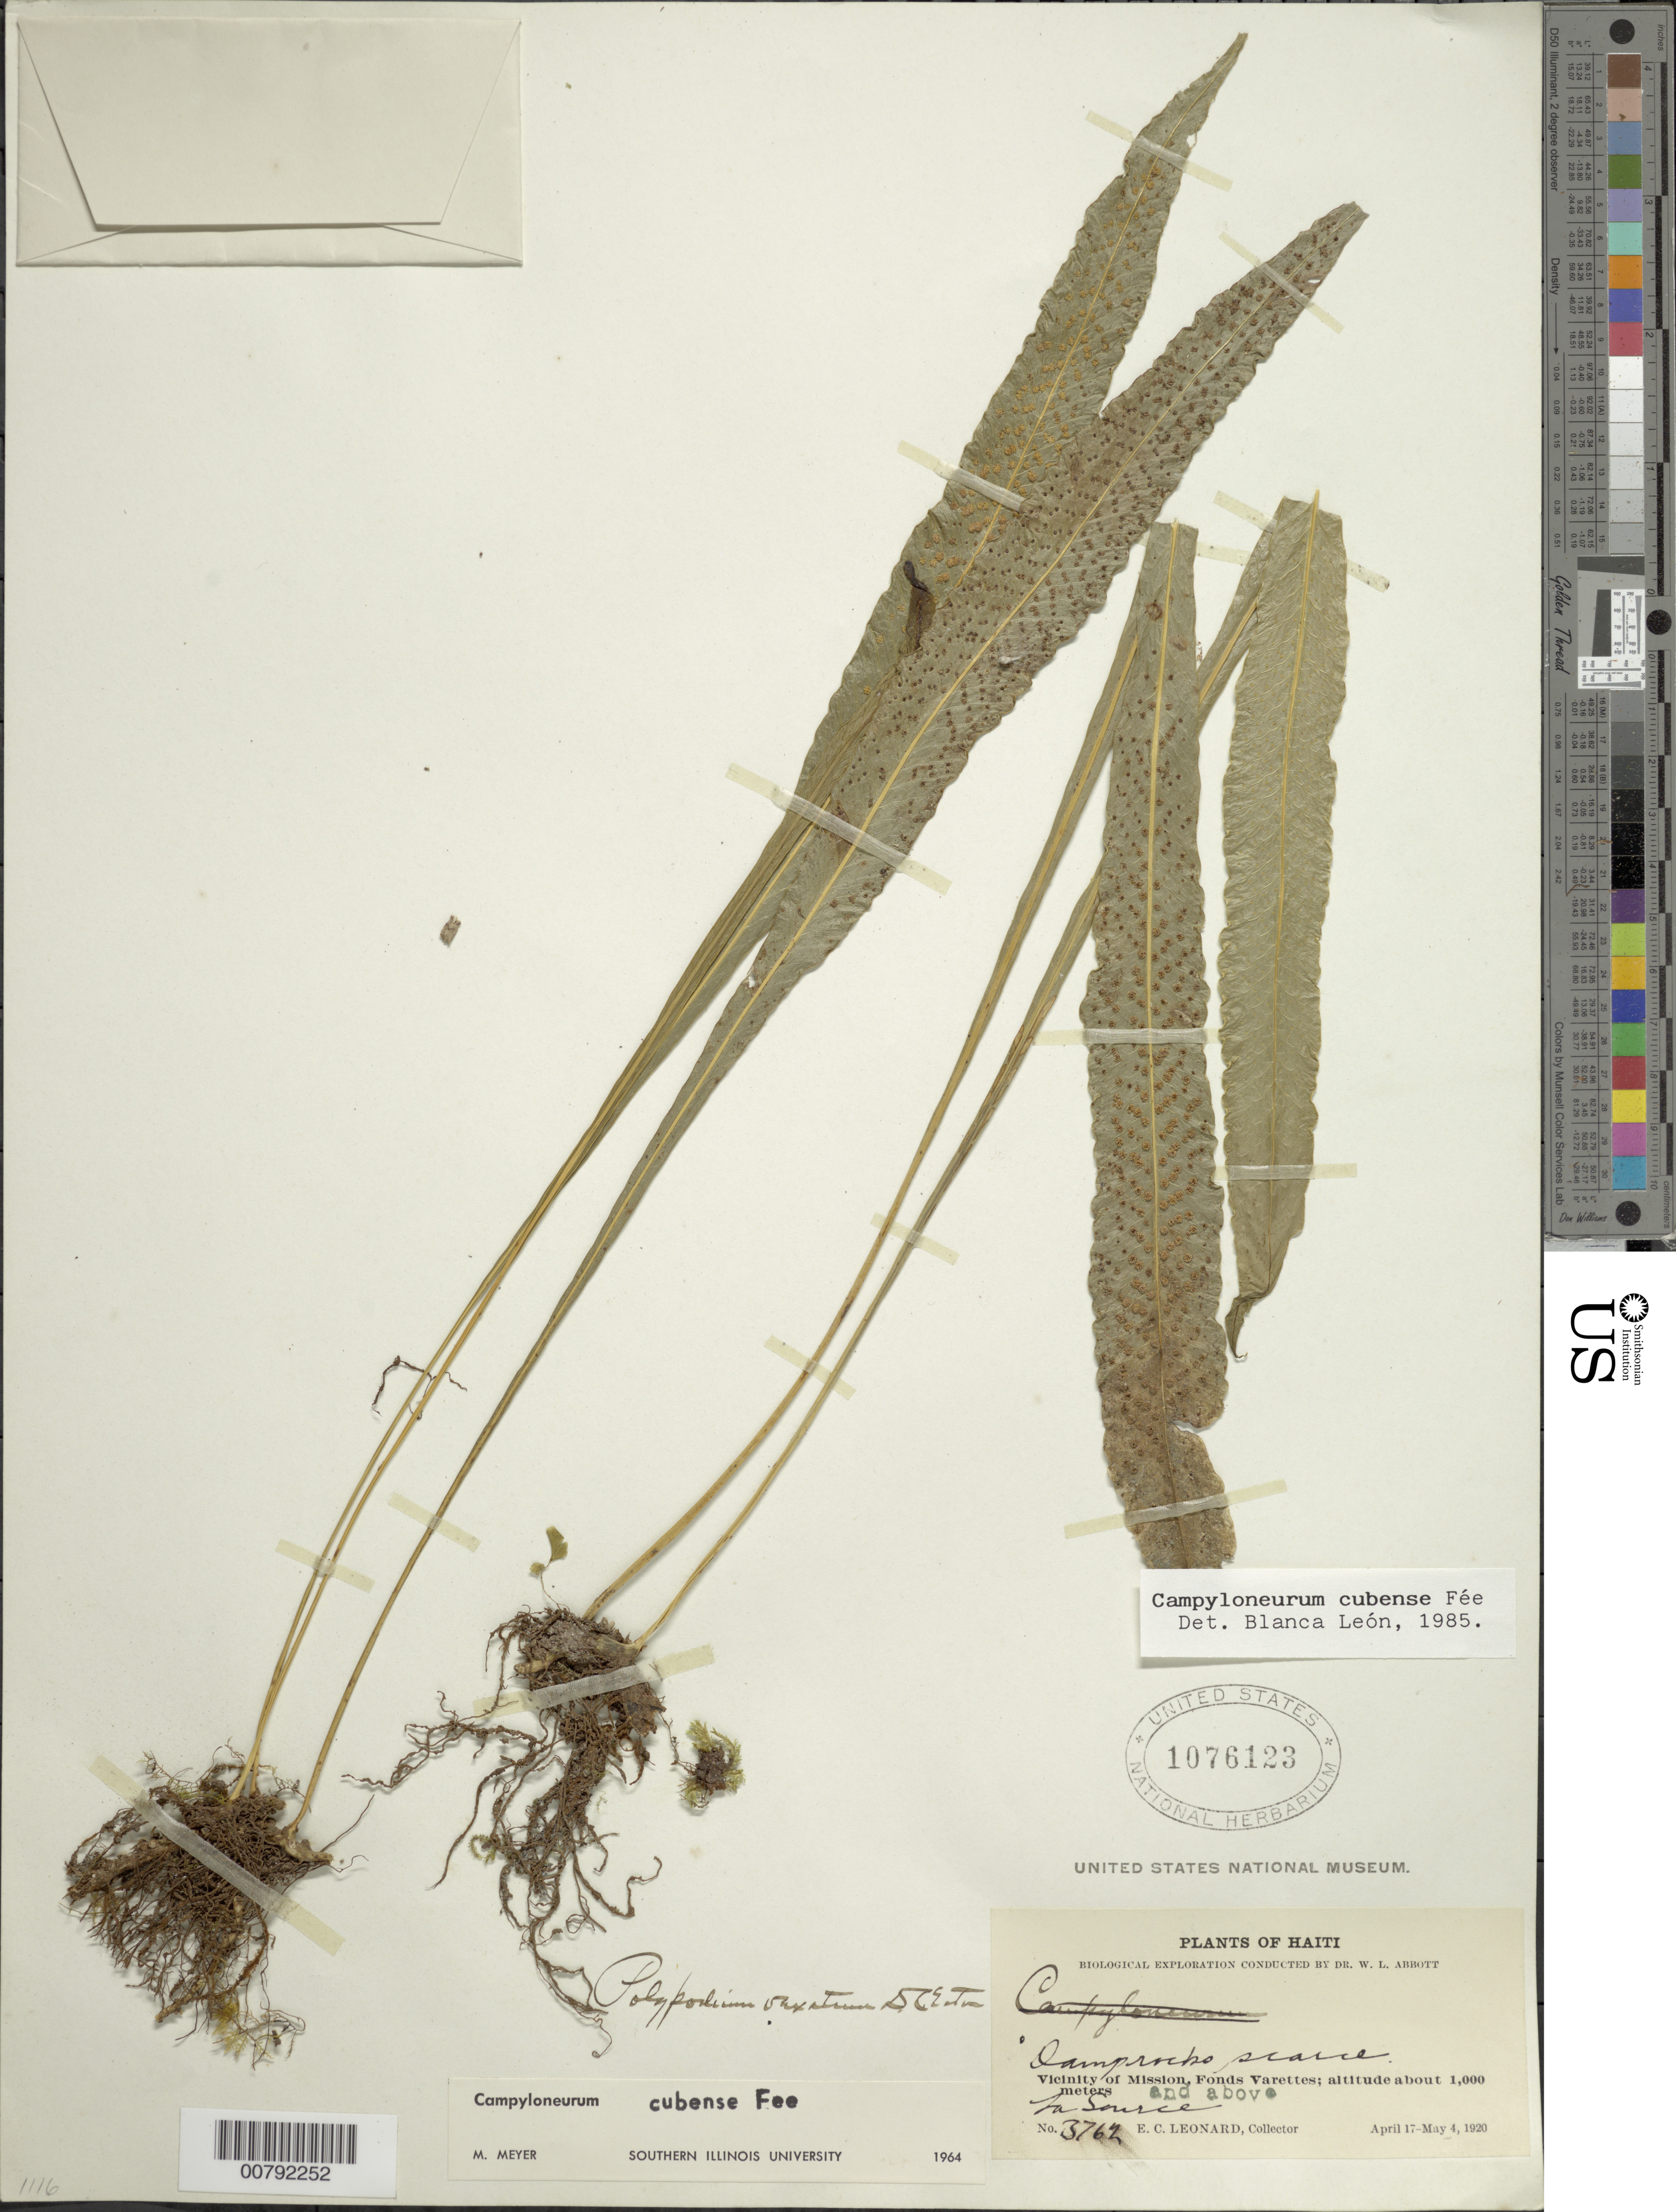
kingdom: Plantae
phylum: Tracheophyta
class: Polypodiopsida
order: Polypodiales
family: Polypodiaceae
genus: Campyloneurum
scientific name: Campyloneurum vexatum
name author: Ching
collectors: E. C. Leonard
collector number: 3762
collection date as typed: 17 Apr 1920 04 May 1920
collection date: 1920-04-17/1920-05-04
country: Haiti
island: Hispaniola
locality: Mission vicinity; Fonds Verettes, La Source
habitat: Damp rocks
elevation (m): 1000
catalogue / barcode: US 1076123